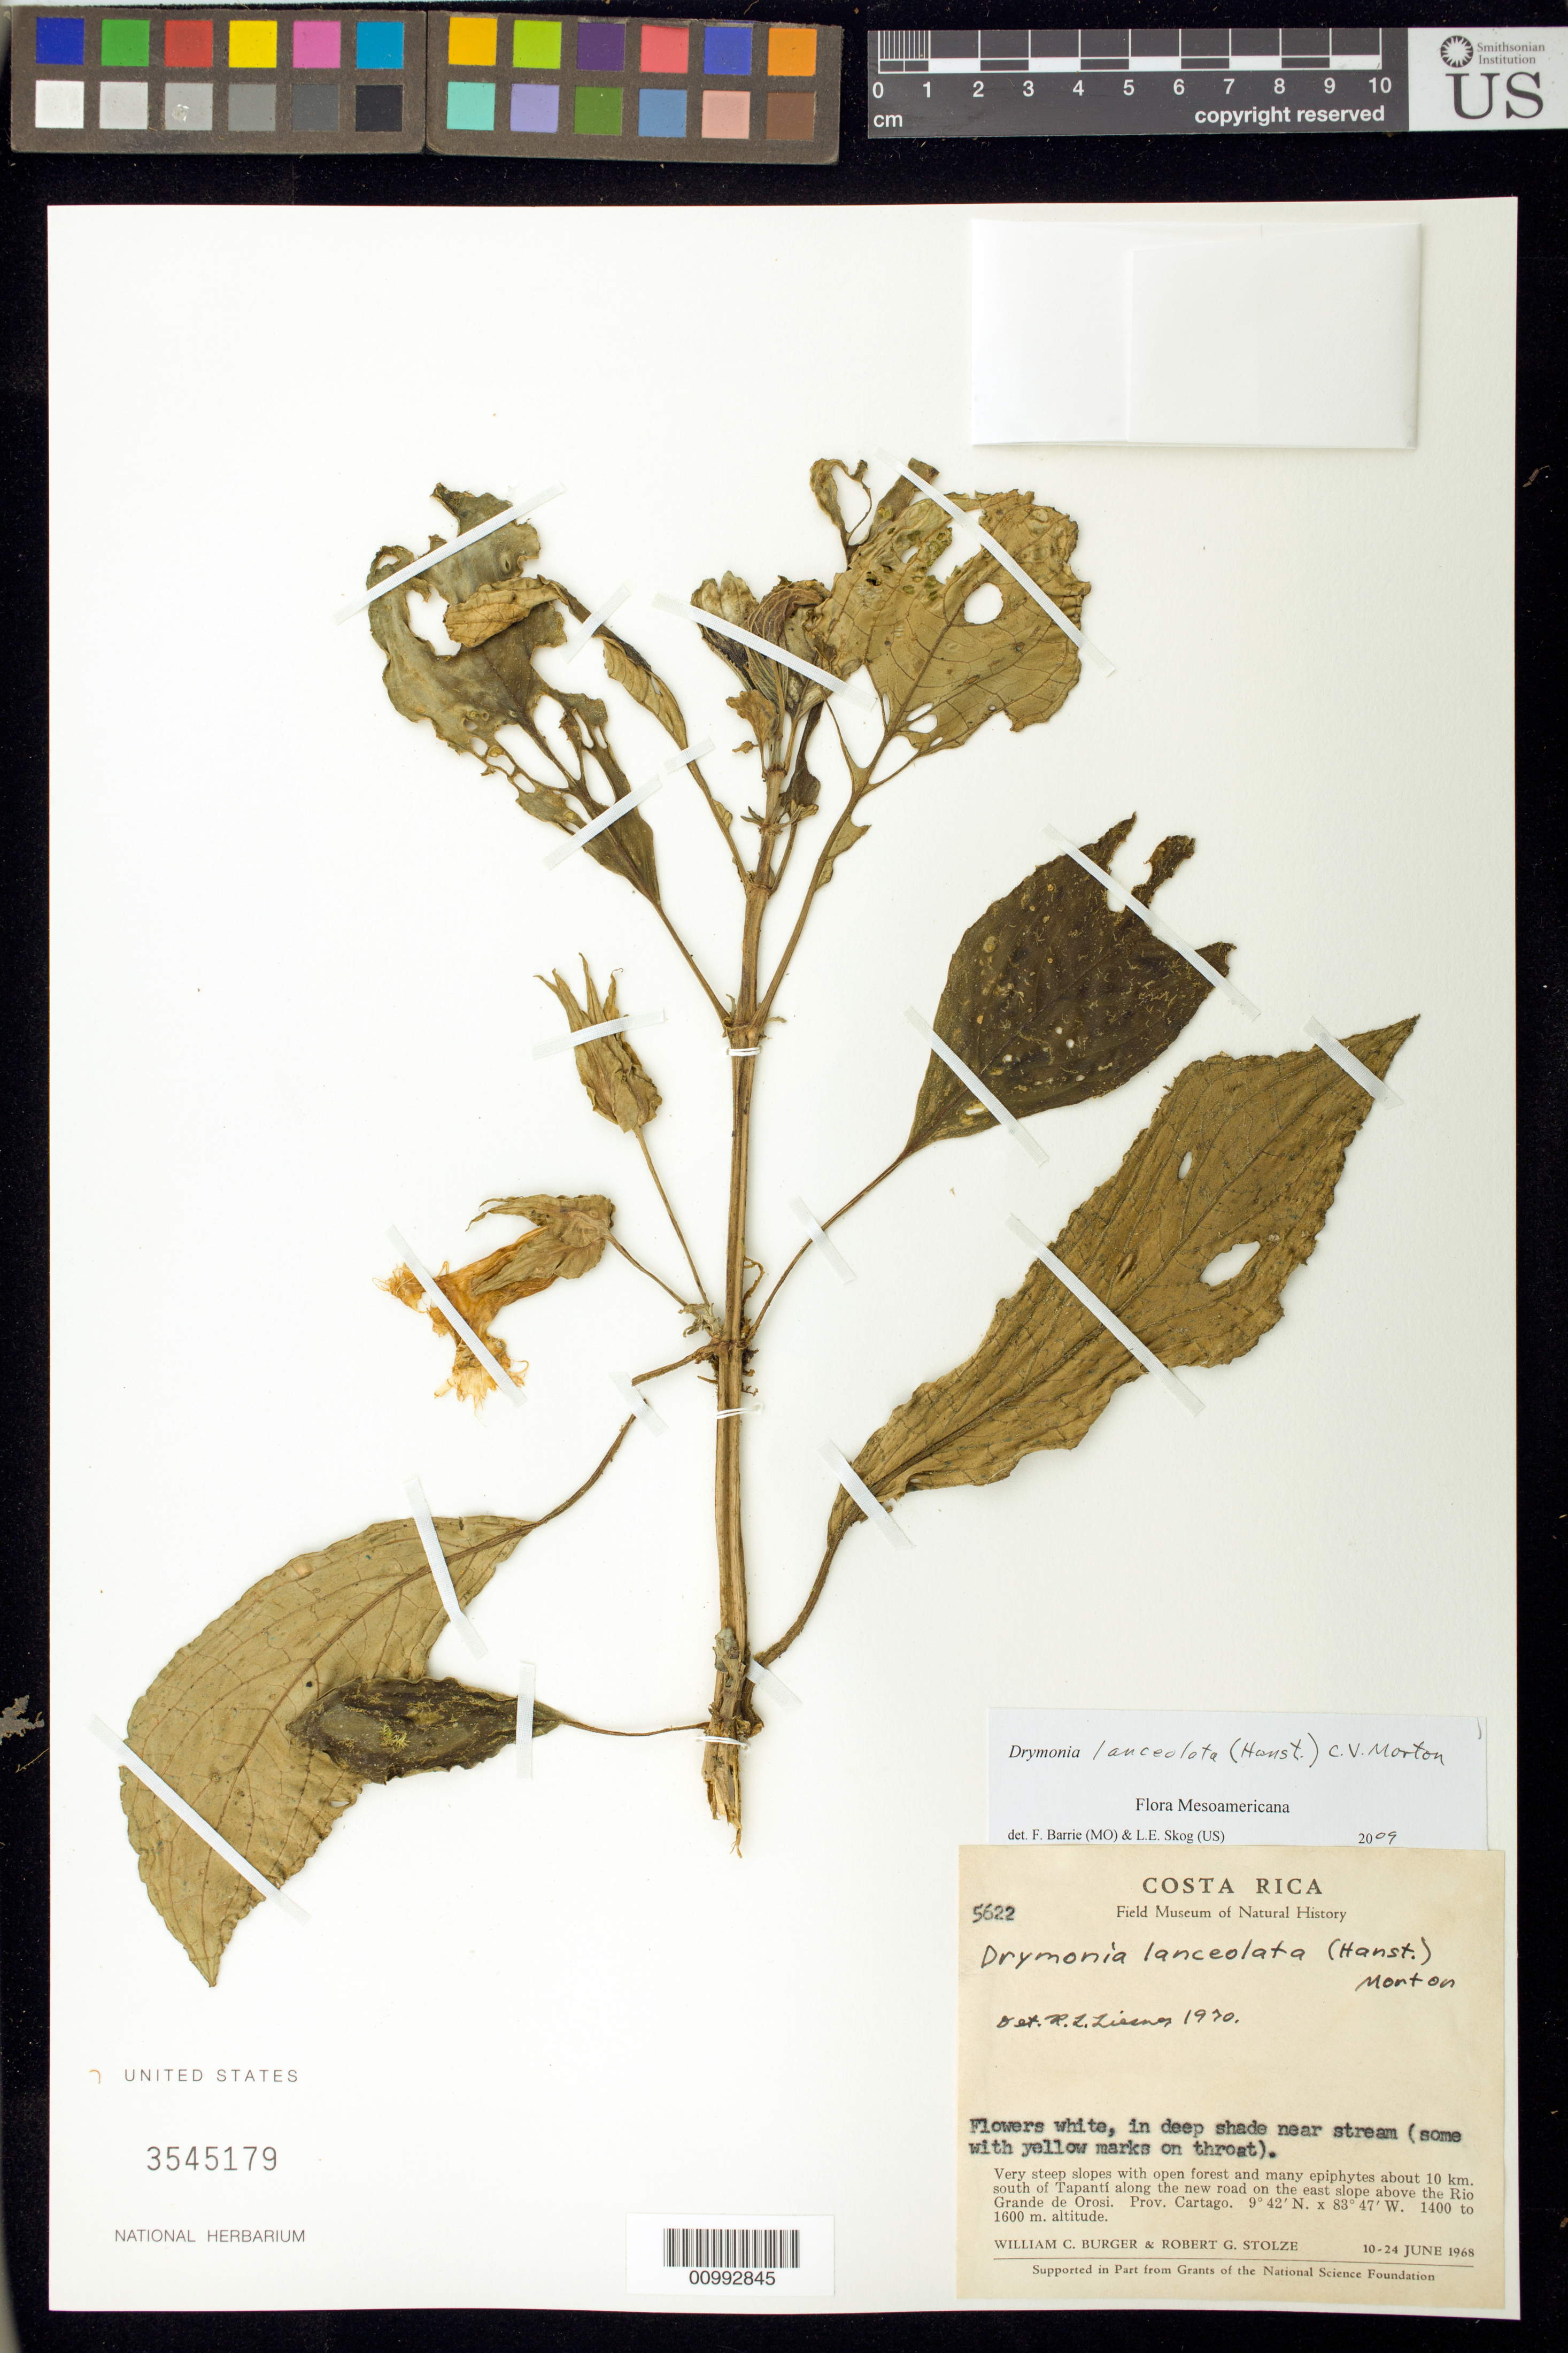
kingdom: Plantae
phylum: Tracheophyta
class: Magnoliopsida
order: Lamiales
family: Gesneriaceae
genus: Drymonia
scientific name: Drymonia lanceolata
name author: (Hanst.) C.V. Morton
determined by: Barrie, F. R.; Skog, Laurence E.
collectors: W. Burger & R. G. Stolze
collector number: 5622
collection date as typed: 10-24 Jun 1968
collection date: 1968-06-10/1968-06-24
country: Costa Rica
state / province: Cartago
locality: About 10 km S of Tapanti along the new road on the east slope above the Rio Grande de Orosi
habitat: Very steep slopes with open forest and many epiphytes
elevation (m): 1400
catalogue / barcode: US 3545179